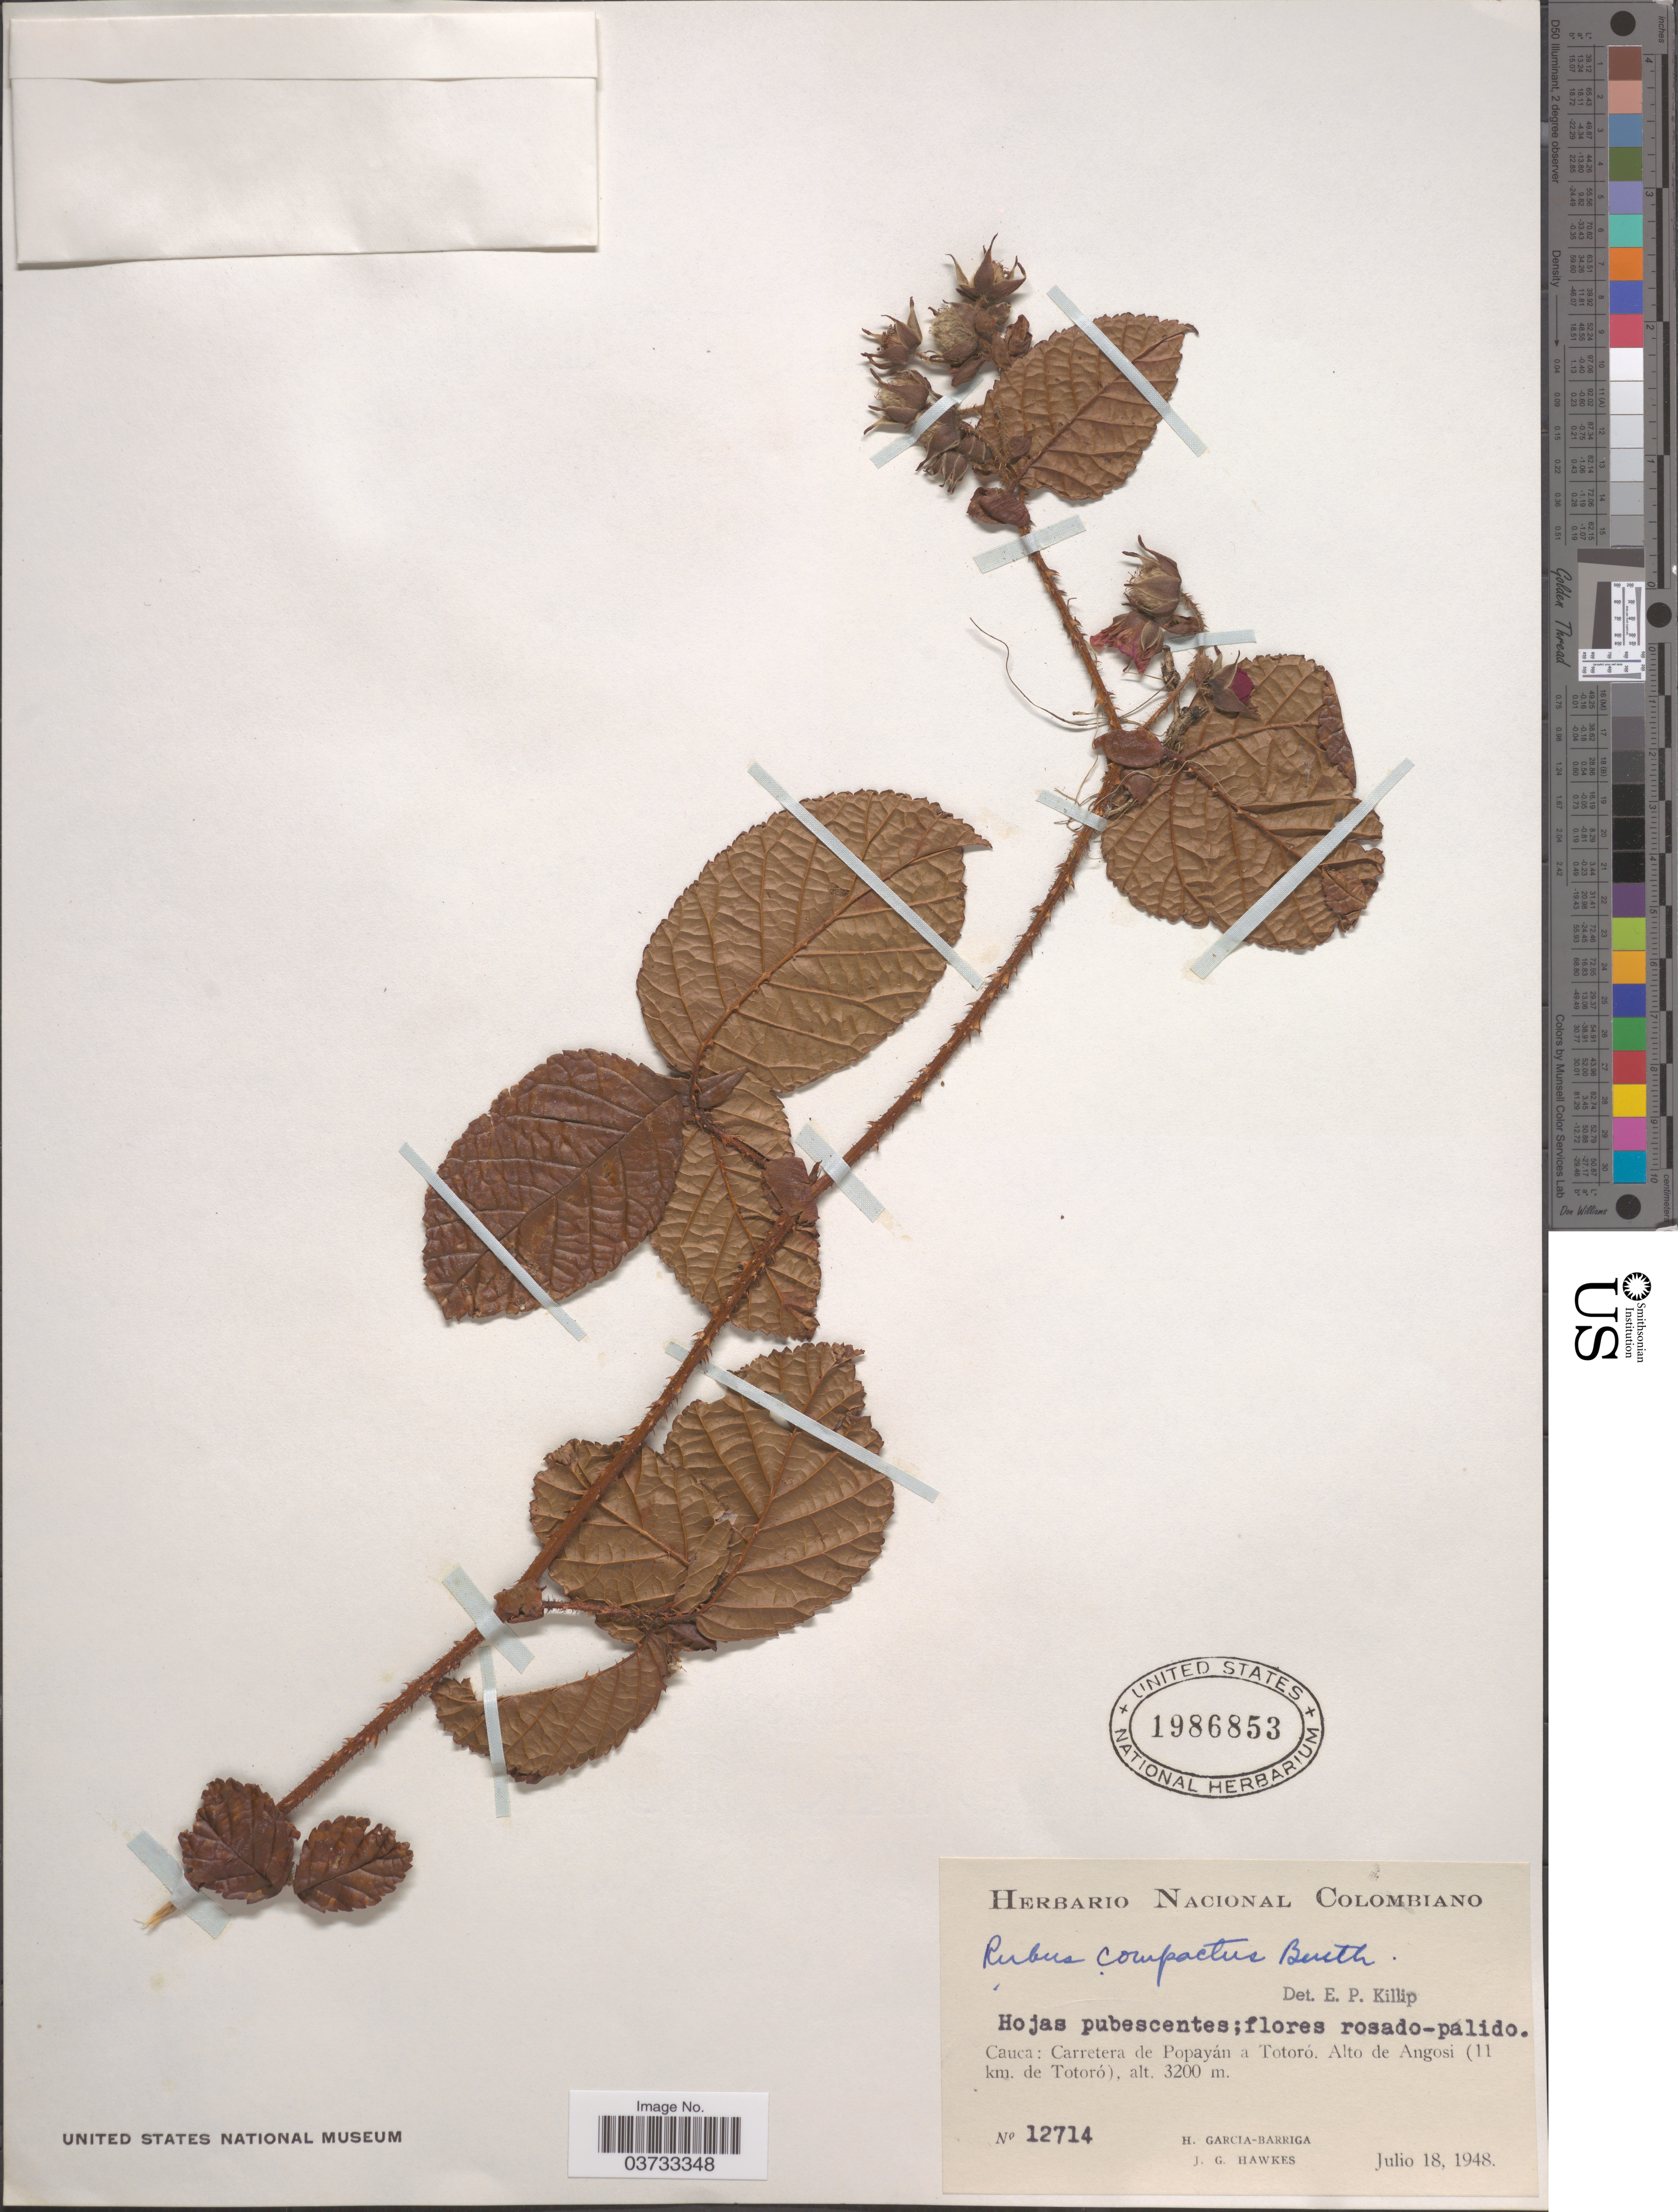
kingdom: Plantae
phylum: Tracheophyta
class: Magnoliopsida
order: Rosales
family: Rosaceae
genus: Rubus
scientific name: Rubus compactus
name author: Benth.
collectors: H. García Barriga & J. Hawkes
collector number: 12714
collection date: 1948-07-18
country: Colombia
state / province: Cauca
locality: Carretera de Popayán a Totoró. Alto de Angosi (11 km. de Totoró).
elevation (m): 3200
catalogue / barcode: US 1986853